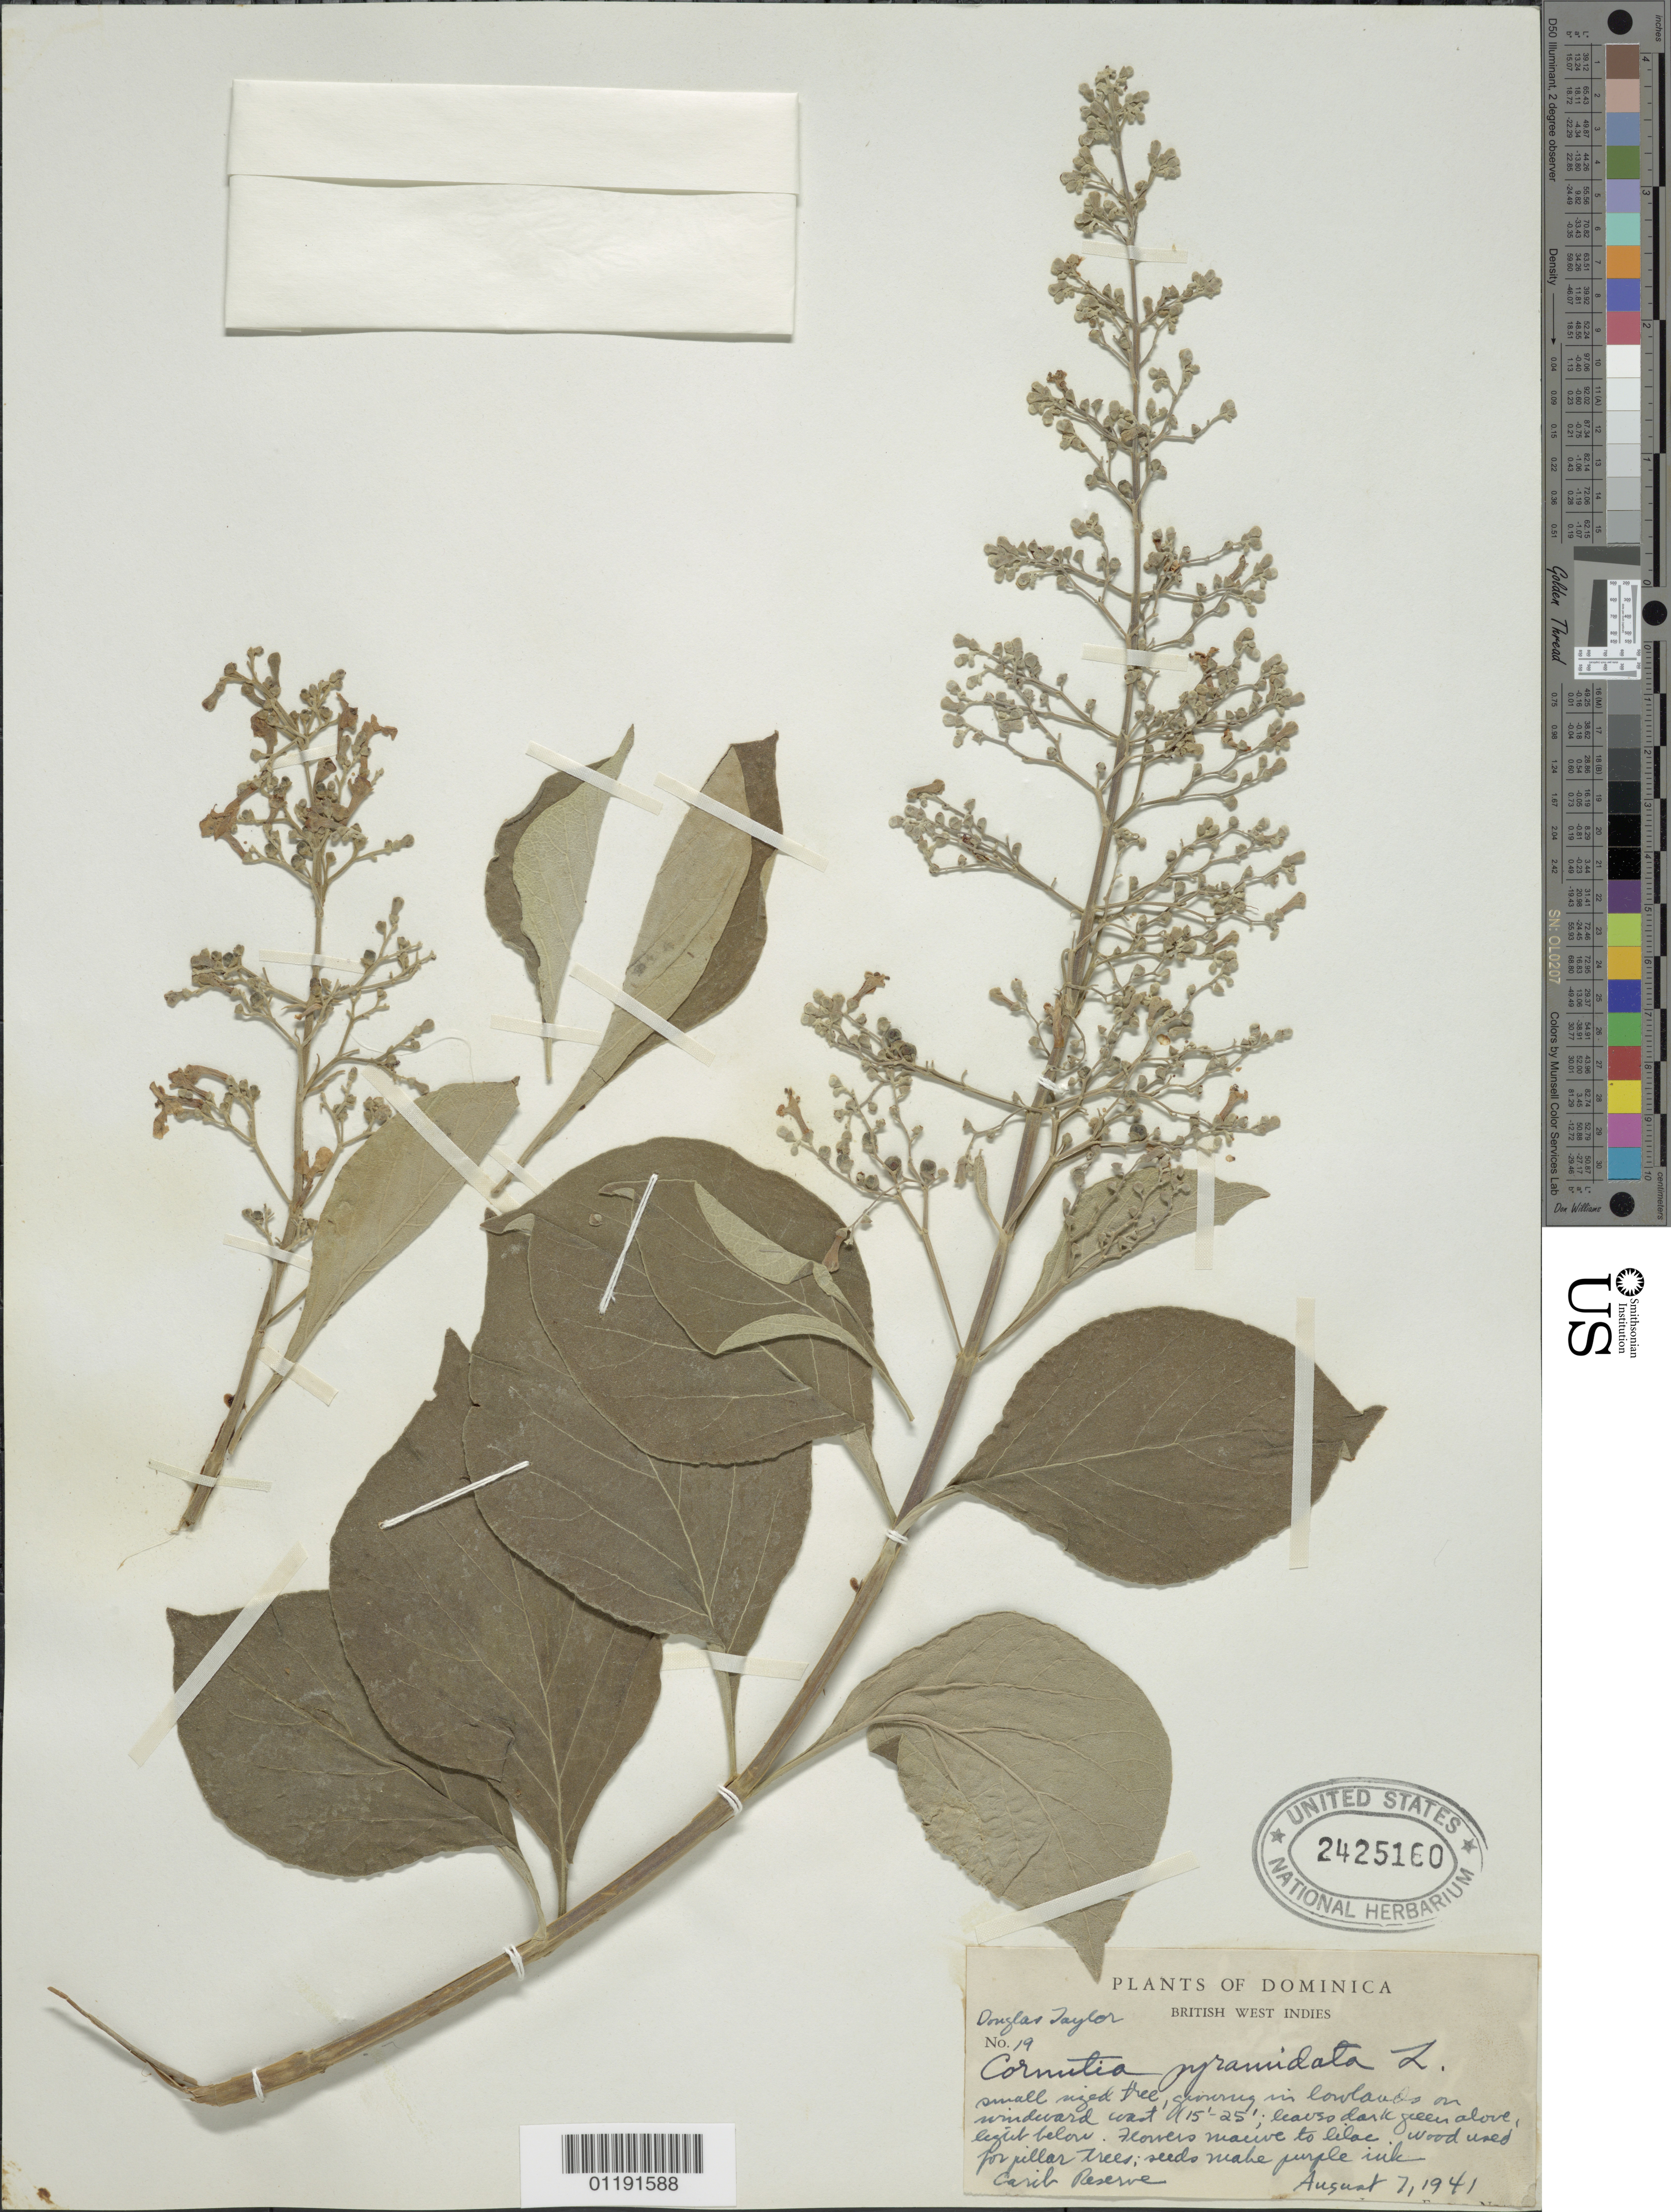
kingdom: Plantae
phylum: Tracheophyta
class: Magnoliopsida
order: Lamiales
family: Lamiaceae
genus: Cornutia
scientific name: Cornutia pyramidata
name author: L.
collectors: D. Taylor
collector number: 19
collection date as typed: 07 Aug 1941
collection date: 1941-08-07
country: Dominica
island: Dominica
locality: Batika, Caul Reserve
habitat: Windward coast, lowlands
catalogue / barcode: US 2425160